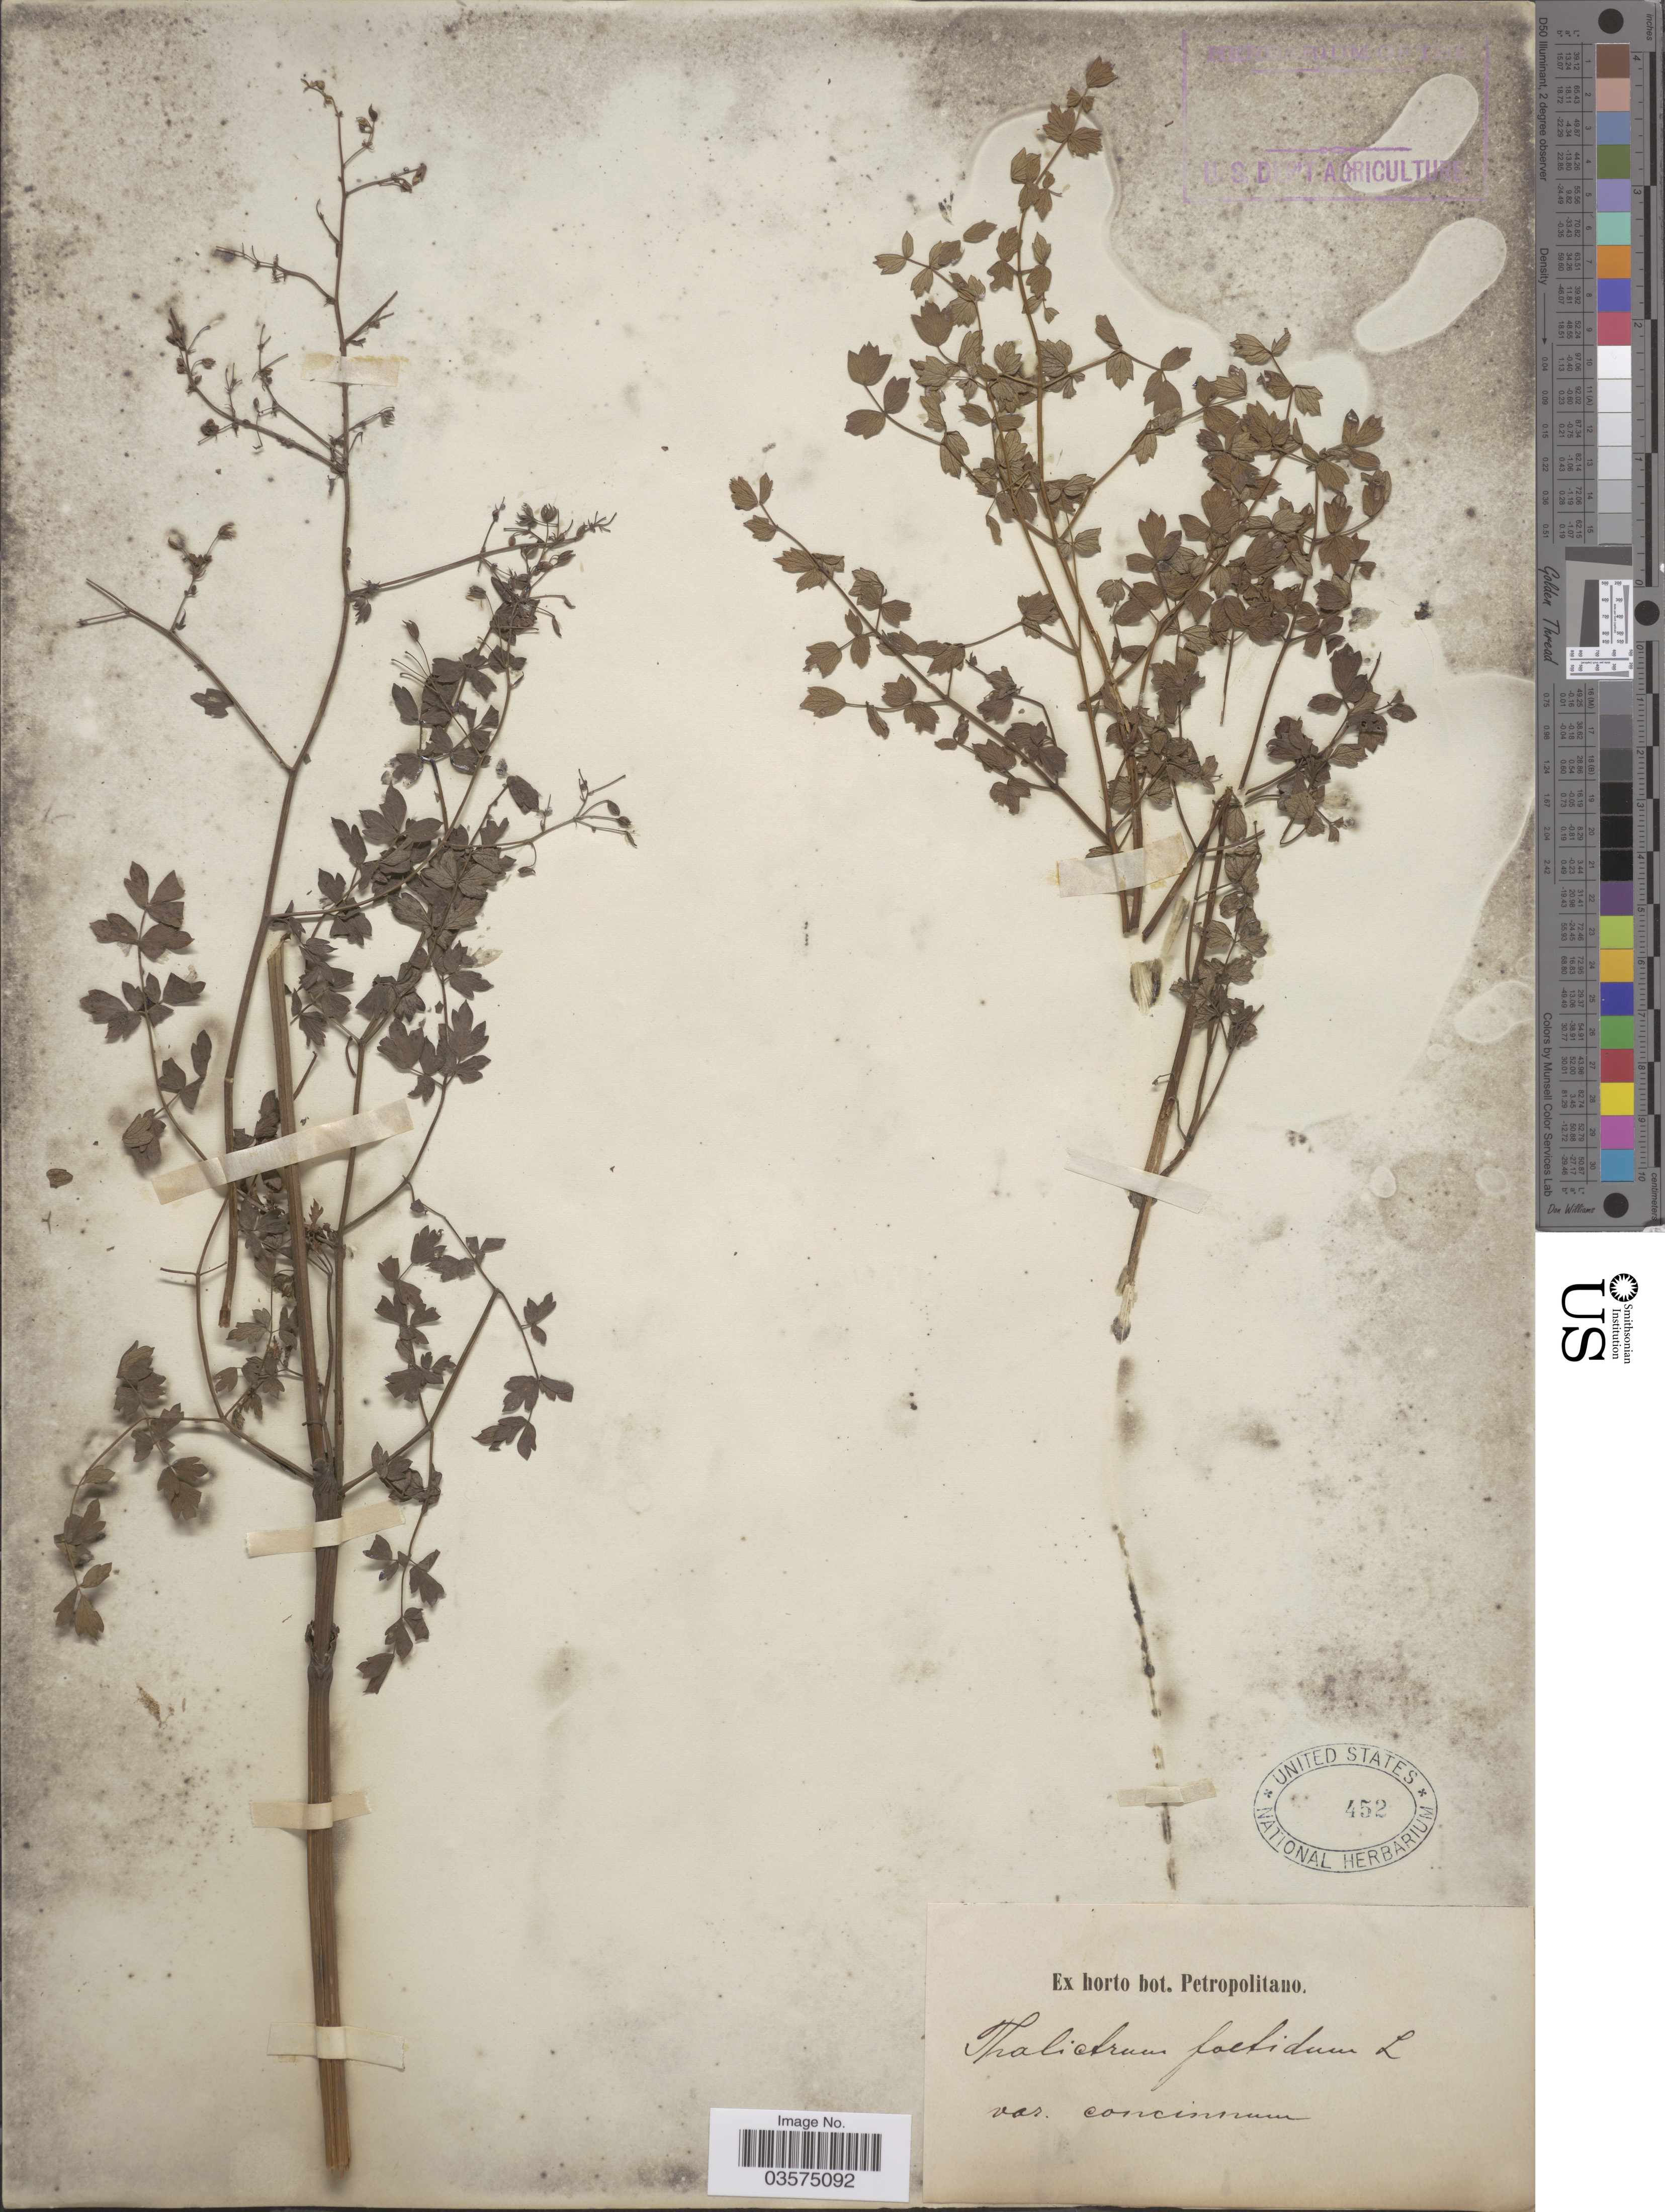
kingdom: Plantae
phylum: Tracheophyta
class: Magnoliopsida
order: Ranunculales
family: Ranunculaceae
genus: Thalictrum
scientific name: Thalictrum foetidum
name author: L.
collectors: ex Horto Bot. Petropolitano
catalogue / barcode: US 452